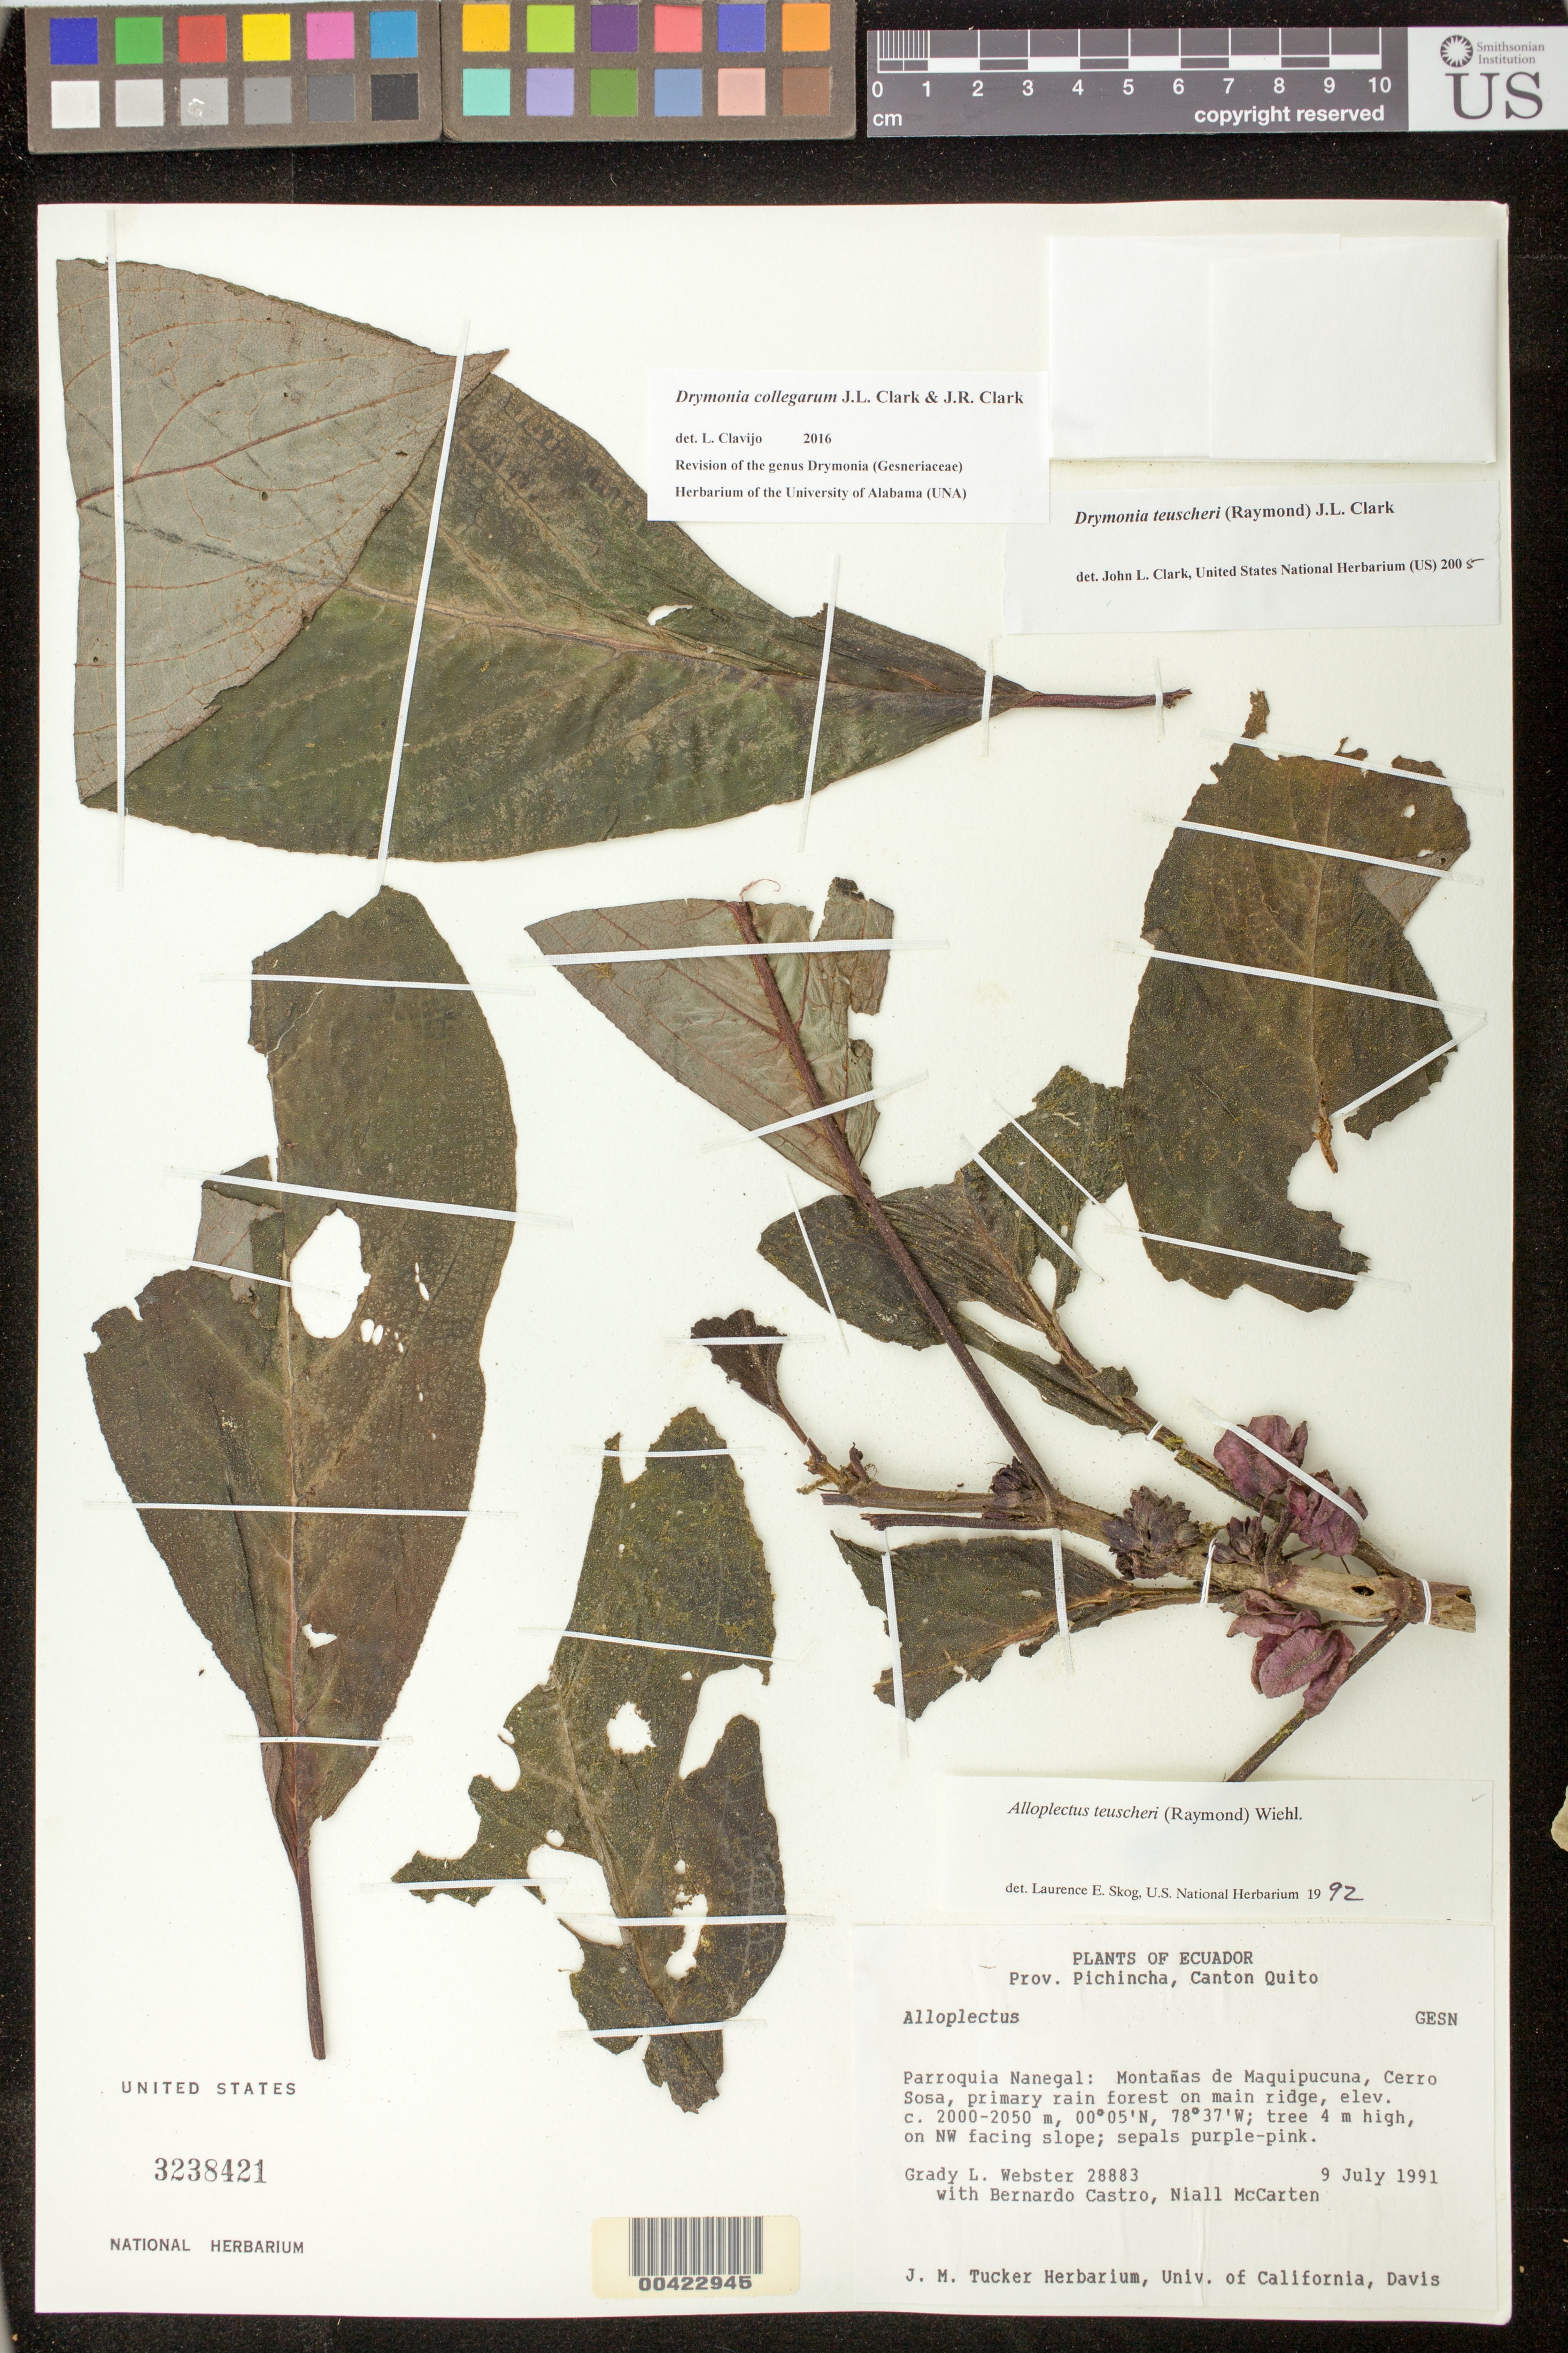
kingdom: Plantae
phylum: Tracheophyta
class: Magnoliopsida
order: Lamiales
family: Gesneriaceae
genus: Drymonia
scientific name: Drymonia teuscheri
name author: (Raymond) J.L. Clark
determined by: Clark, J. L., (SEL), The Marie Selby Botanical Garden (UNITED STATES)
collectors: G. L. Webster, R. Bittman & N. McCarten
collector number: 28883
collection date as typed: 09 Jul 1991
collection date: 1991-07-09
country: Ecuador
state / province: Pichincha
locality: Canton Quito, Parroquia Nanegal: Montañas de Maquipucuna, Cerro Sosa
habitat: Primary rain forest on main ridge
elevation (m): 2000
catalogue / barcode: US 3238421